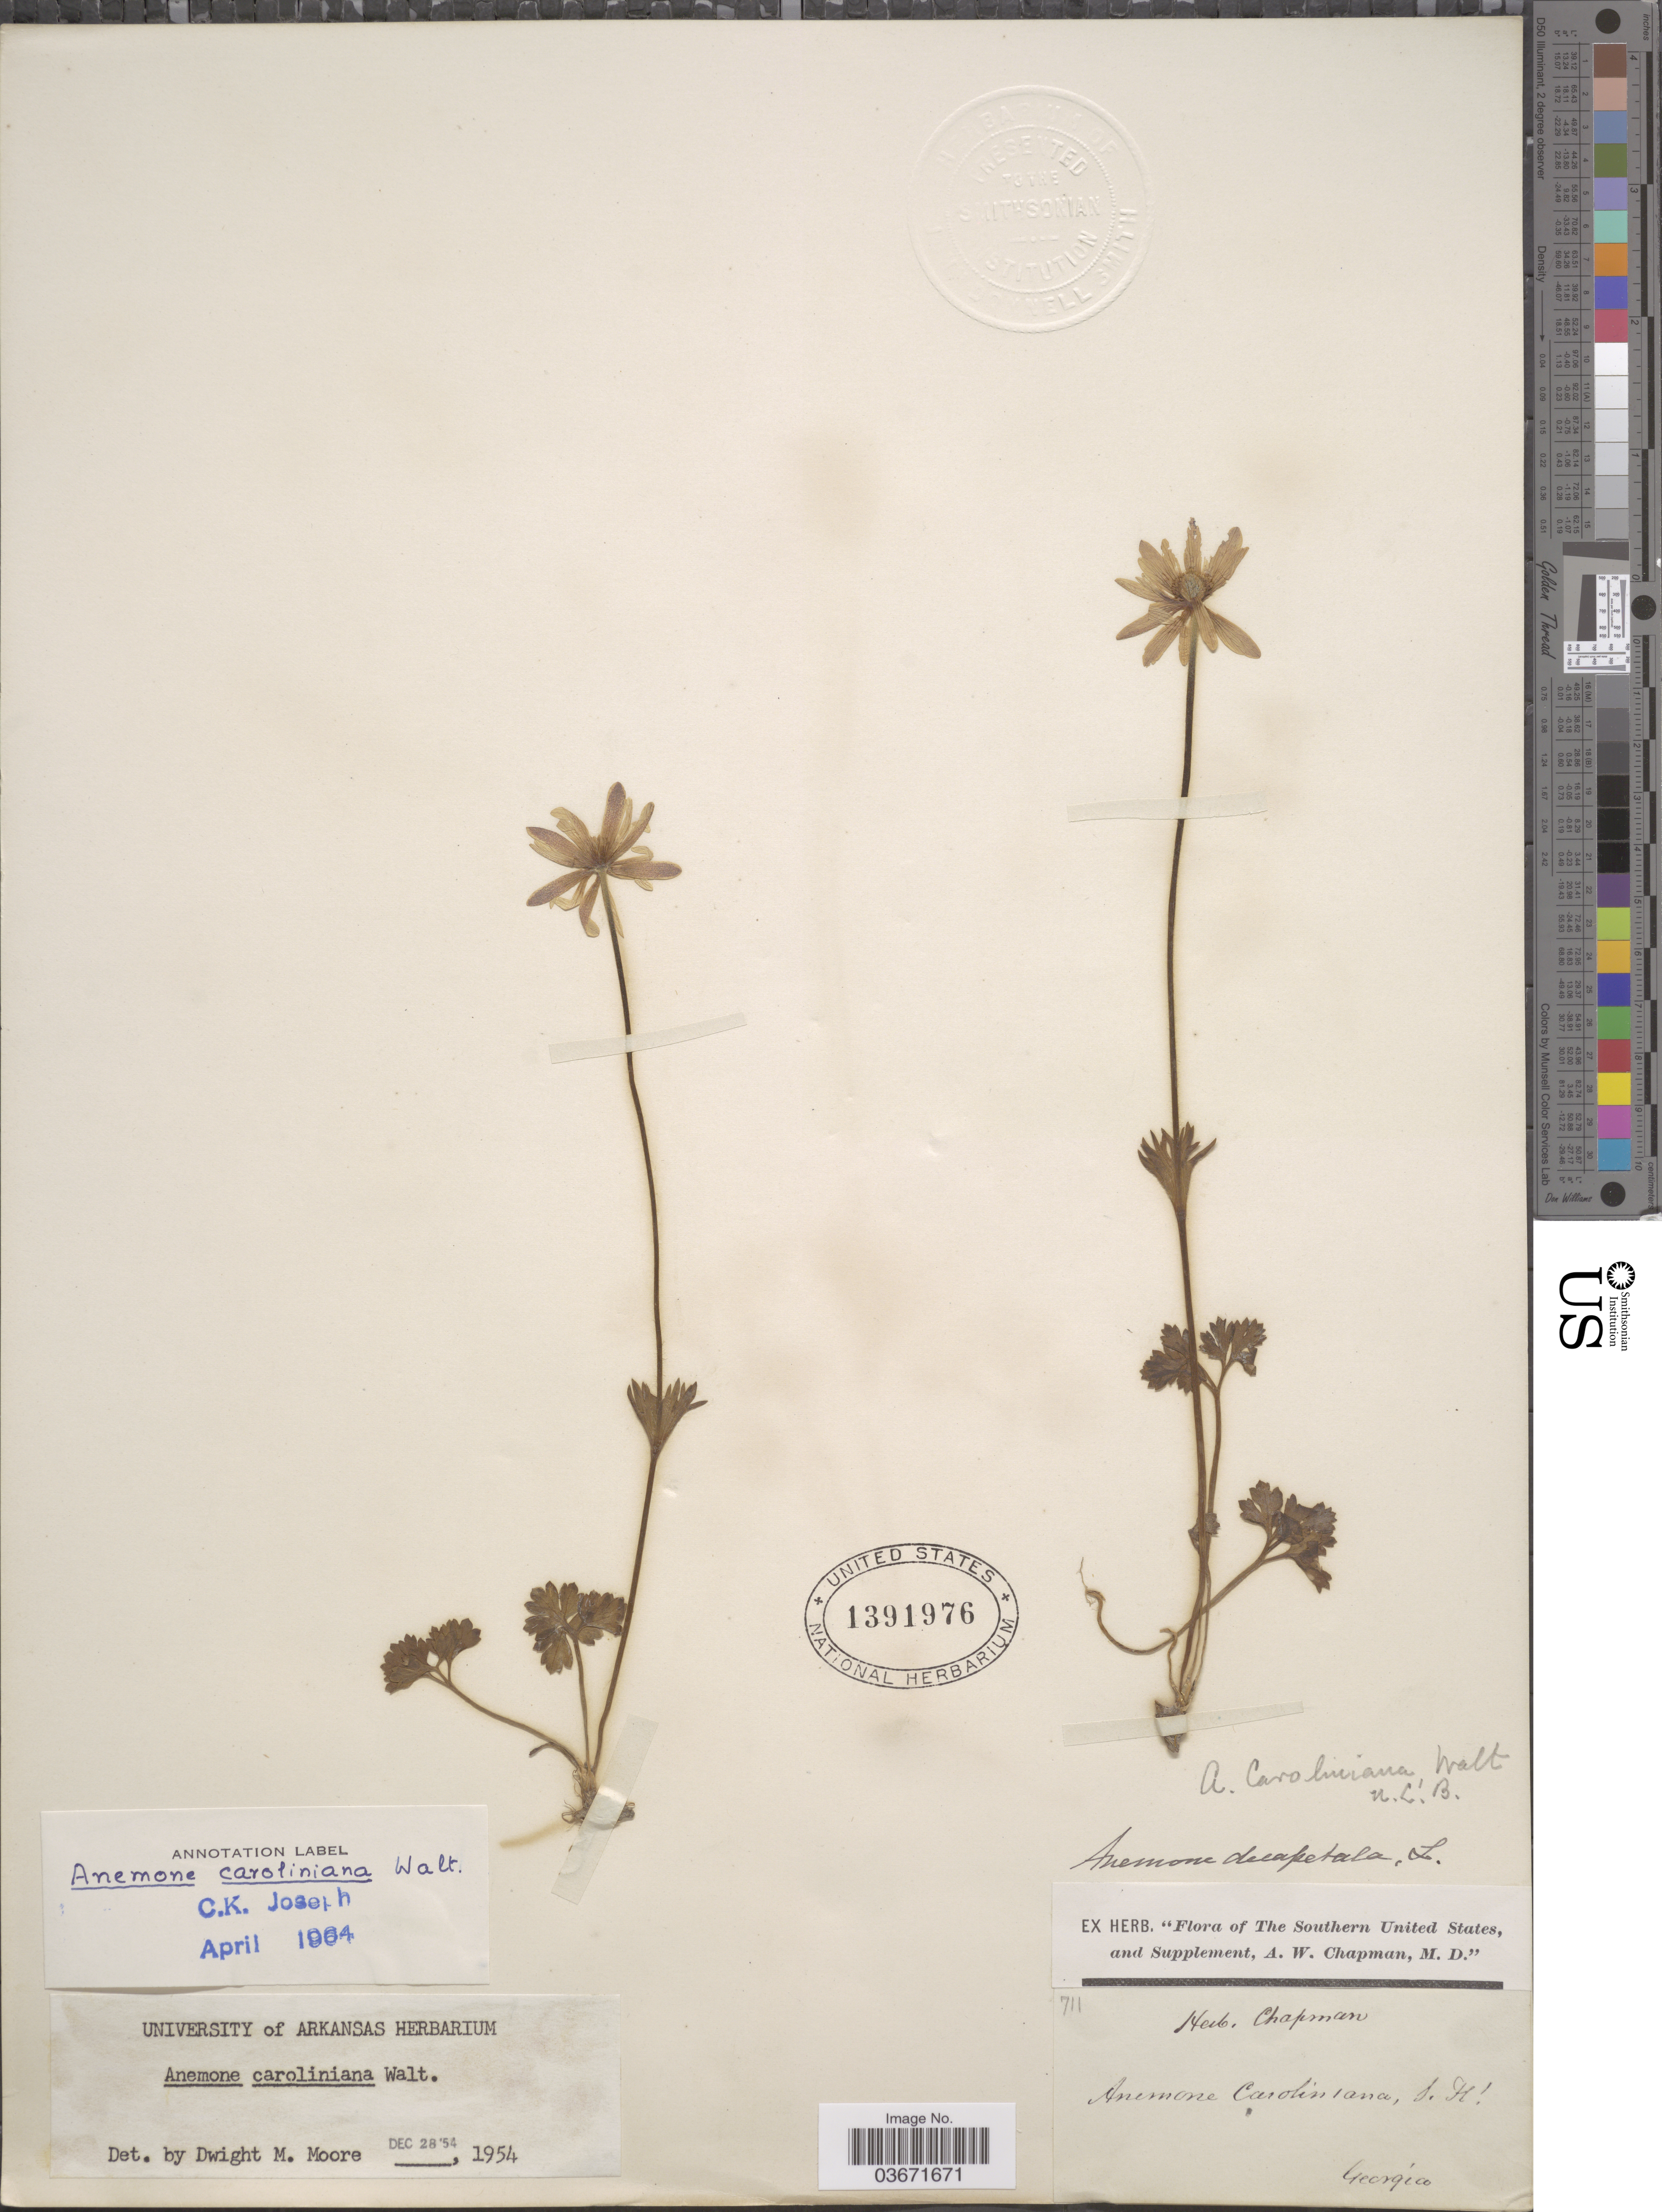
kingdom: Plantae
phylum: Tracheophyta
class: Magnoliopsida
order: Ranunculales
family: Ranunculaceae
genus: Anemone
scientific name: Anemone caroliniana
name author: Walter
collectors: ex herb. A.W. Chapman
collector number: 711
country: United States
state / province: Georgia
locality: The Southern United States, and Supplement.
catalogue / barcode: US 1391976